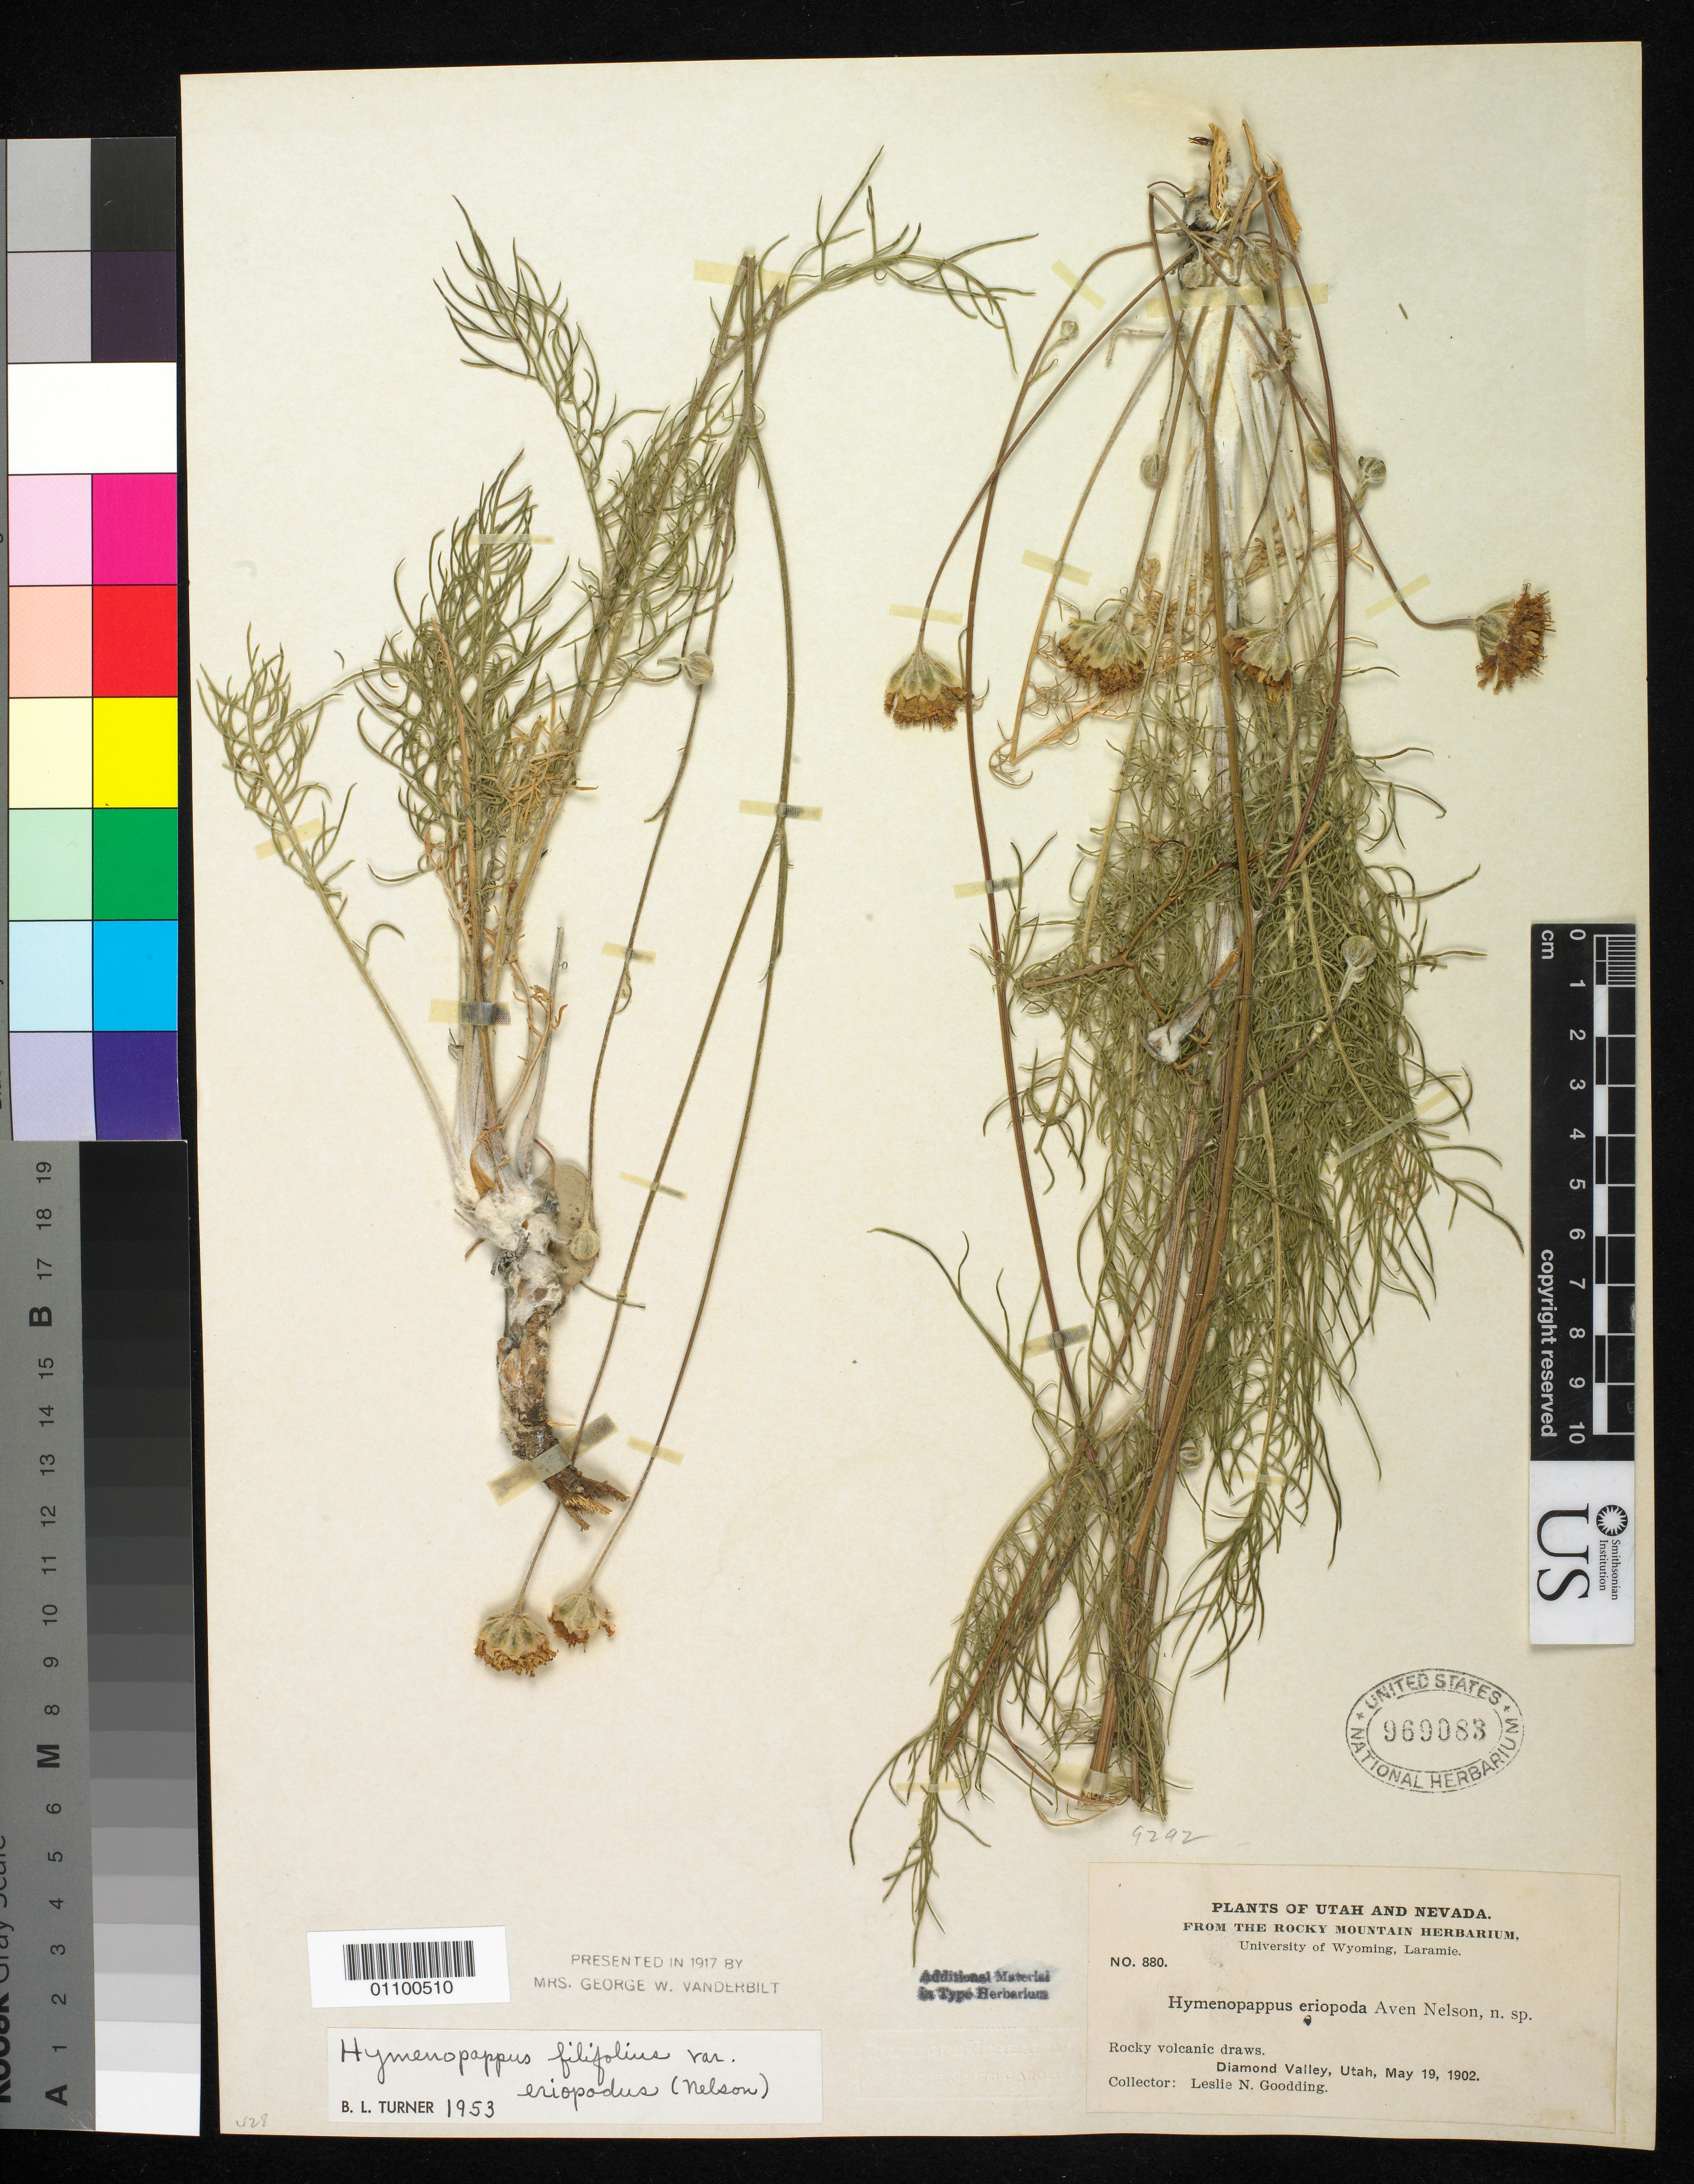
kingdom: Plantae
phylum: Tracheophyta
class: Magnoliopsida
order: Asterales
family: Asteraceae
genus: Hymenopappus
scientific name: Hymenopappus eriopoda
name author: A. Nelson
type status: Isotype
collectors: L. N. Goodding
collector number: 880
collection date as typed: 19 May 1902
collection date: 1902-05-19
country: United States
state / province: Utah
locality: Diamond Valley.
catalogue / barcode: US 969083